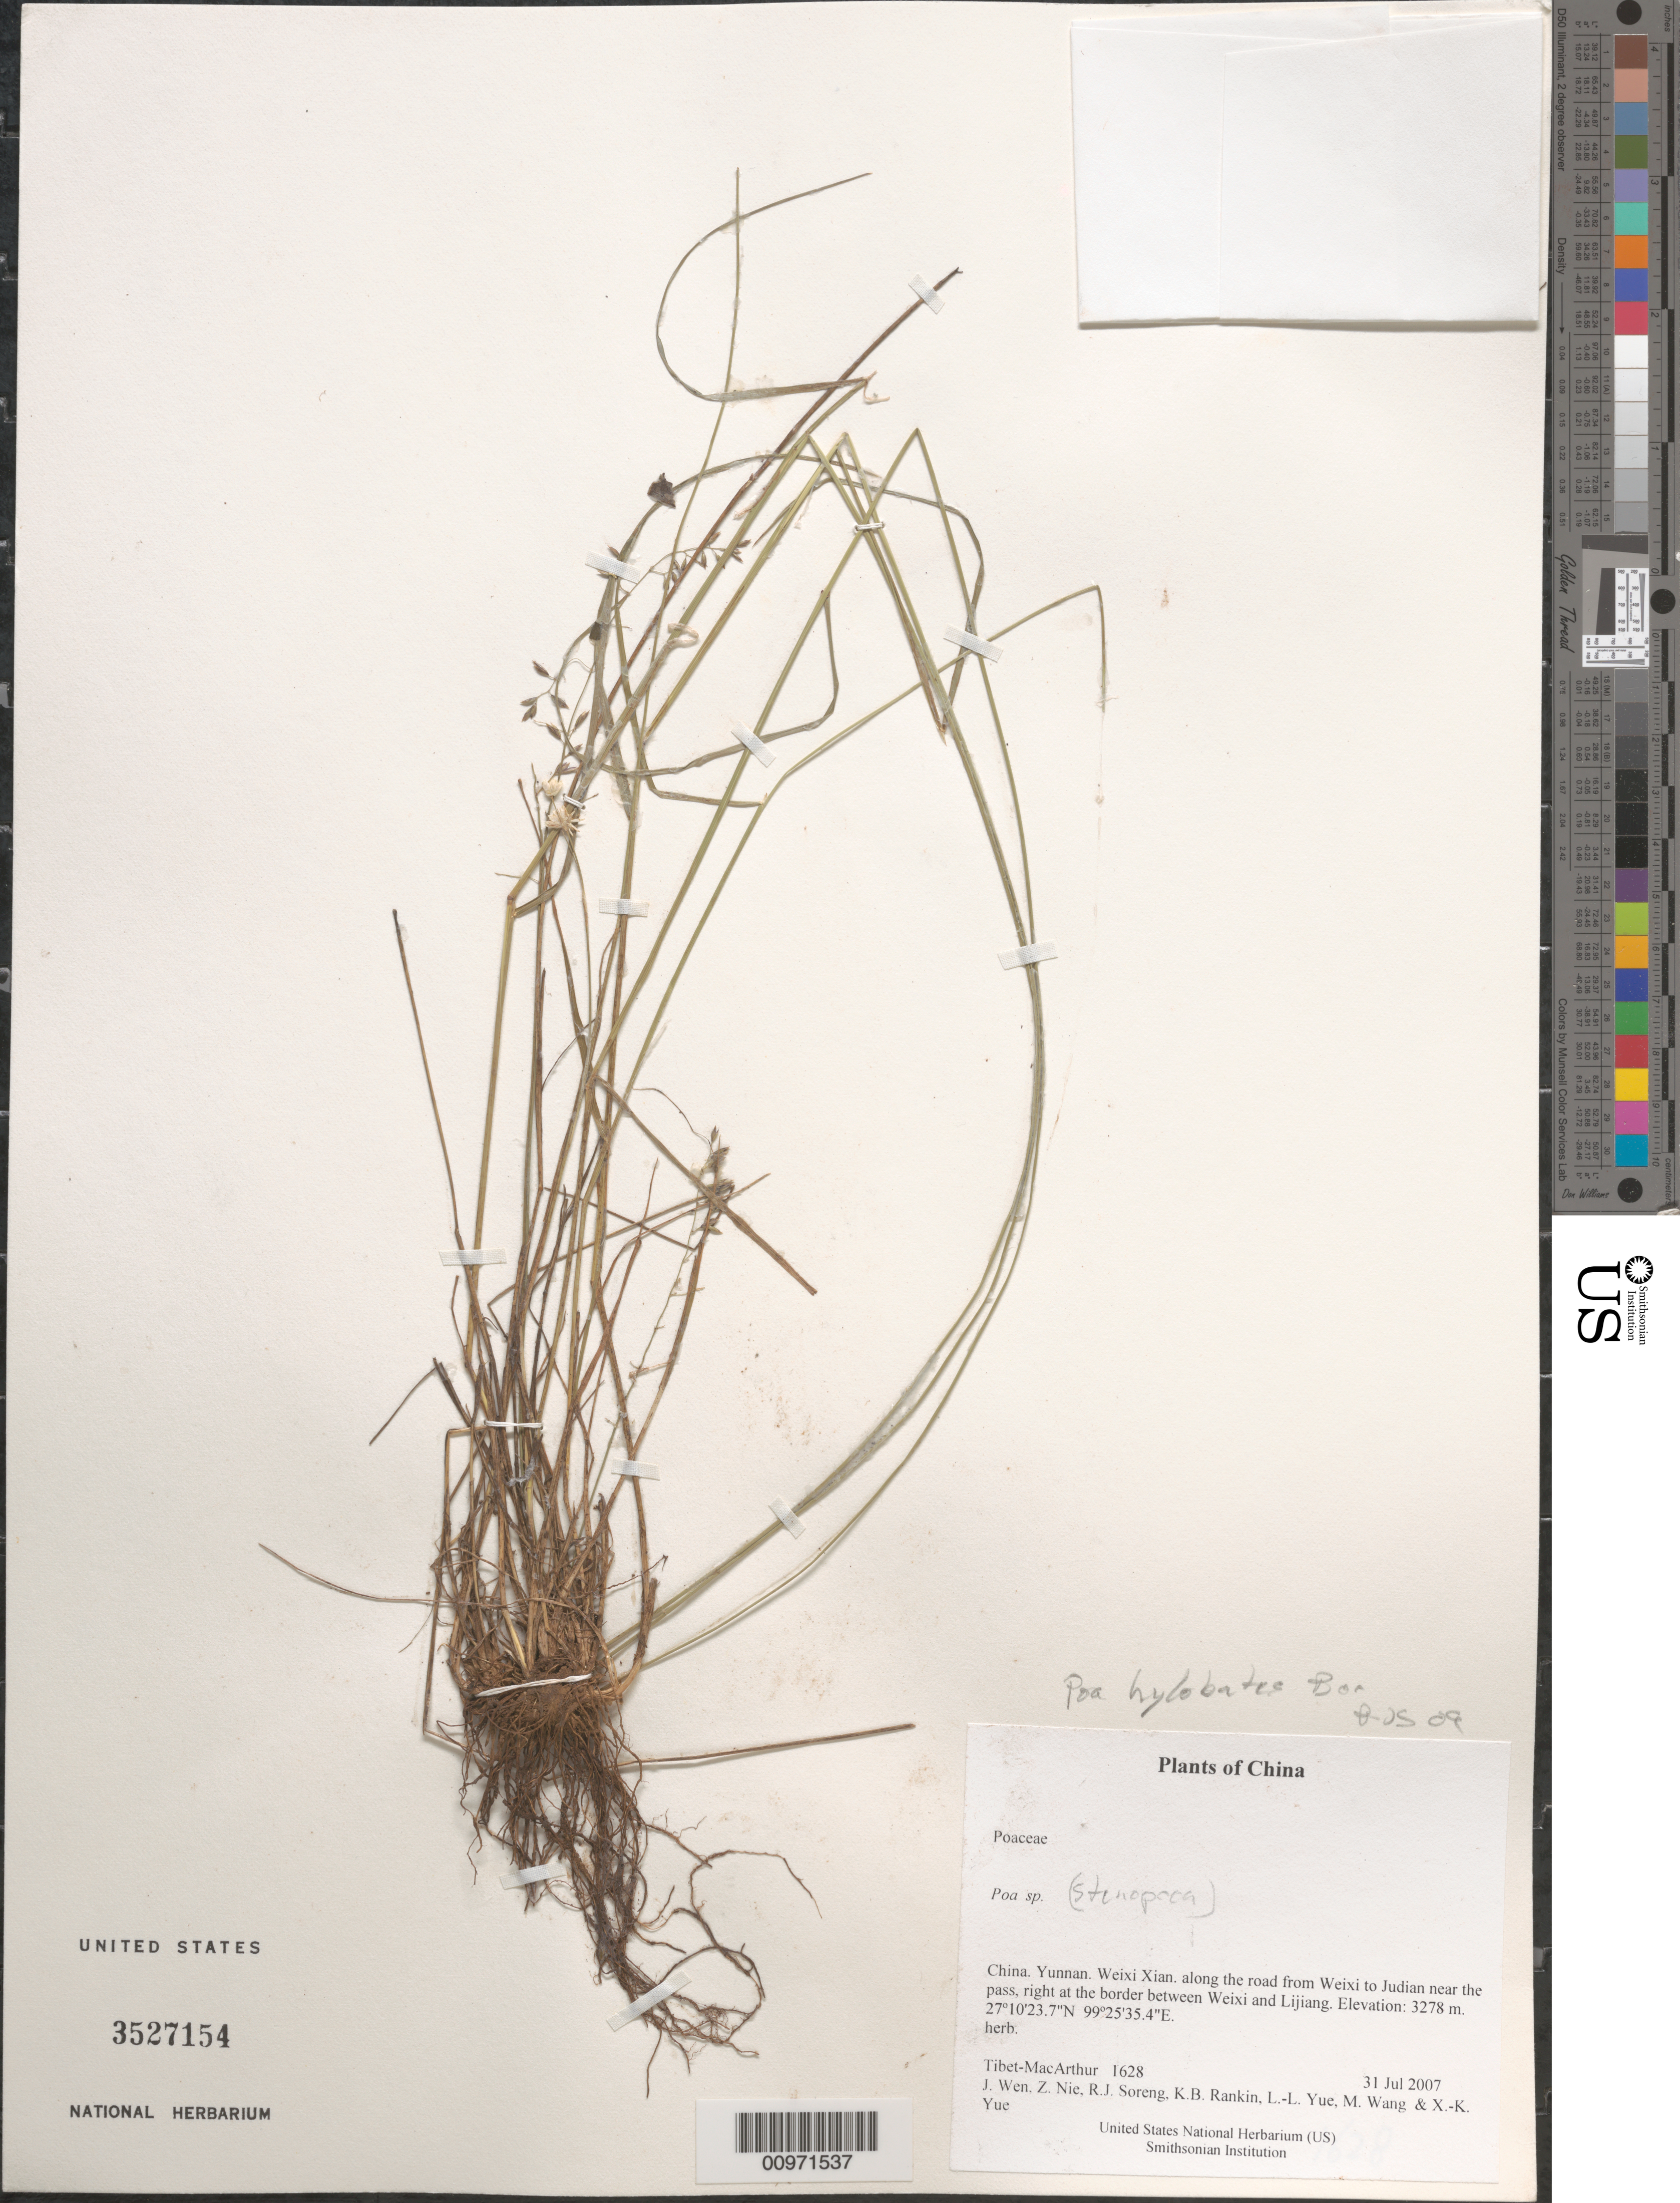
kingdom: Plantae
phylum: Tracheophyta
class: Liliopsida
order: Poales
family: Poaceae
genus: Poa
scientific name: Poa hylobates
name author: Bor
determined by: Soreng, Robert J., Research Associate (BOT), Smithsonian Institution - National Museum of Natural History (UNITED STATES)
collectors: Tibet-MacArthur, J. Wen, Z. Nie, R. J. Soreng, K. Rankin, L. Yue, M. Wang & X. Yue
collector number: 1628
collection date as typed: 31 Jul 2007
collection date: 2007-07-31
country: China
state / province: Yunnan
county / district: Weixi Xian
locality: along the road from Weixi to Judian near the pass, right at the border between Weixi and Lijiang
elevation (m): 3278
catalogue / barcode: US 3527154